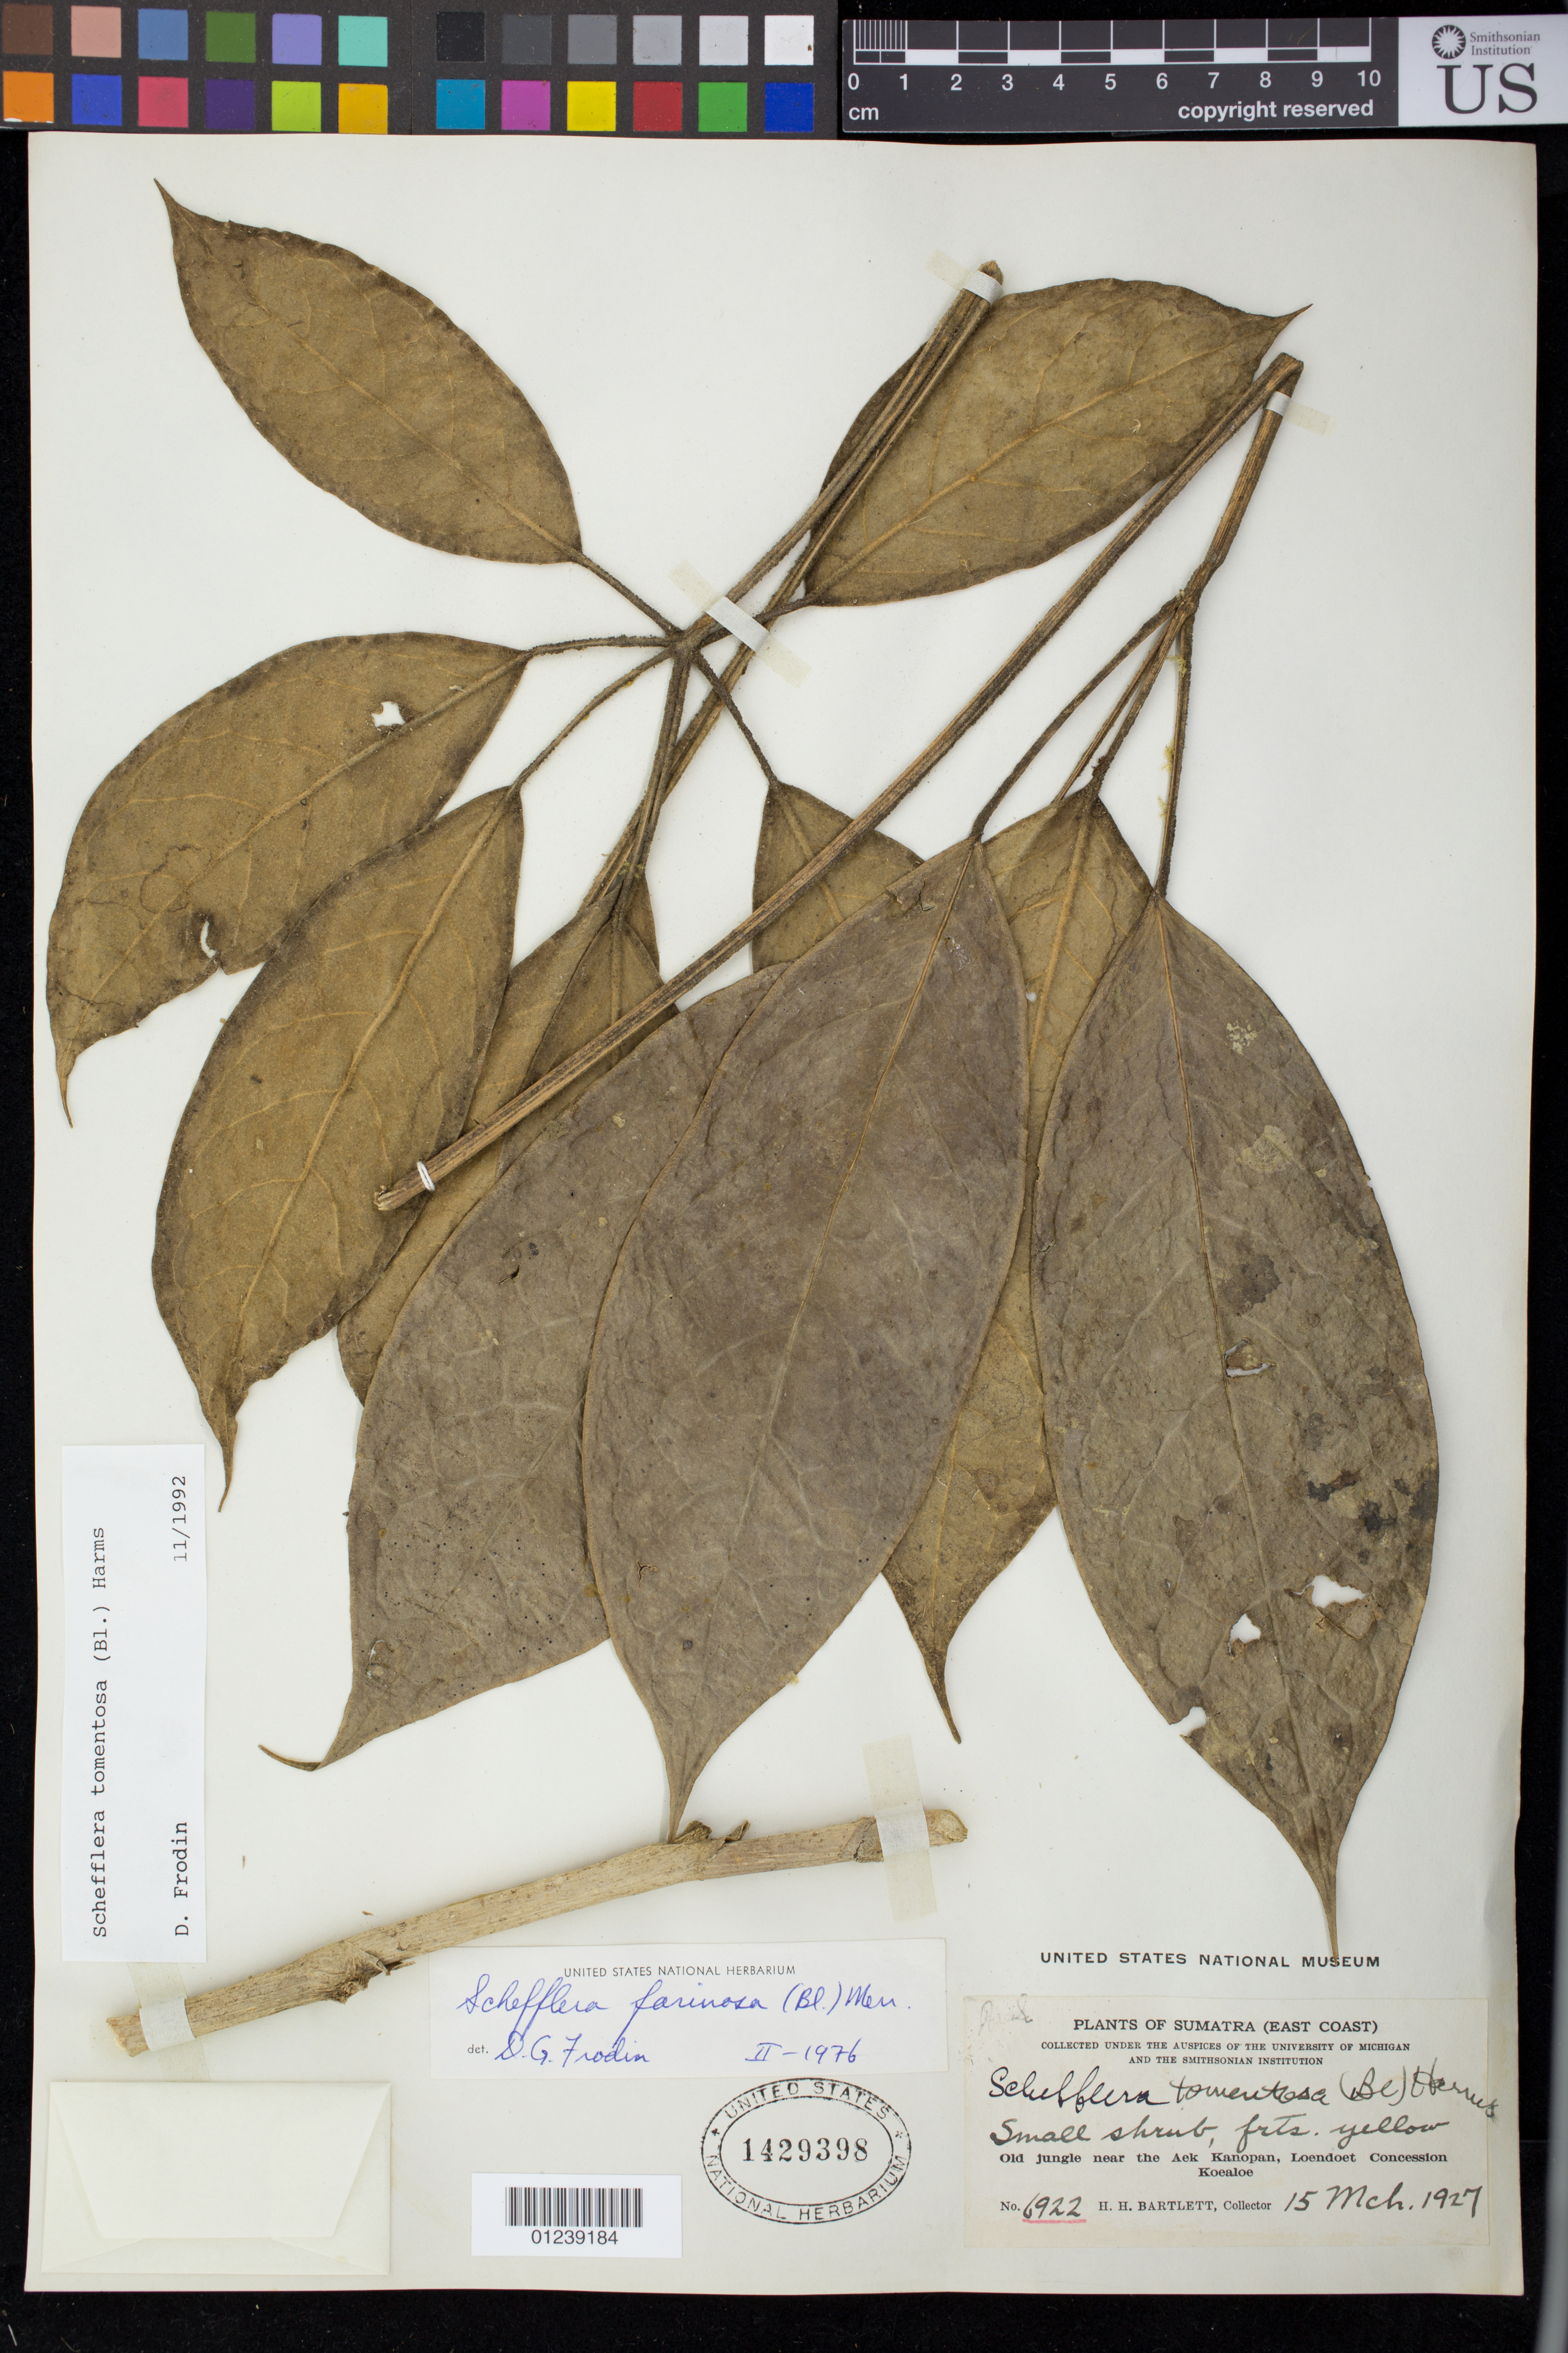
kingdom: Plantae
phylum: Tracheophyta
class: Magnoliopsida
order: Apiales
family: Araliaceae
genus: Heptapleurum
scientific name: Heptapleurum farinosum var. farinosum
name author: (Blume) Lowry & G. M. Plunkett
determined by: Wagner, W. L., (BOT), Smithsonian Institution - National Museum of Natural History (UNITED STATES)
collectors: H. H. Bartlett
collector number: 6922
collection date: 1927-03-15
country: Indonesia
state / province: Sumatra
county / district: Sumatera Utara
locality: Old jungle near the Aek Kanopan, Loendoet Concession Koealoe.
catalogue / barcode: US 1429398